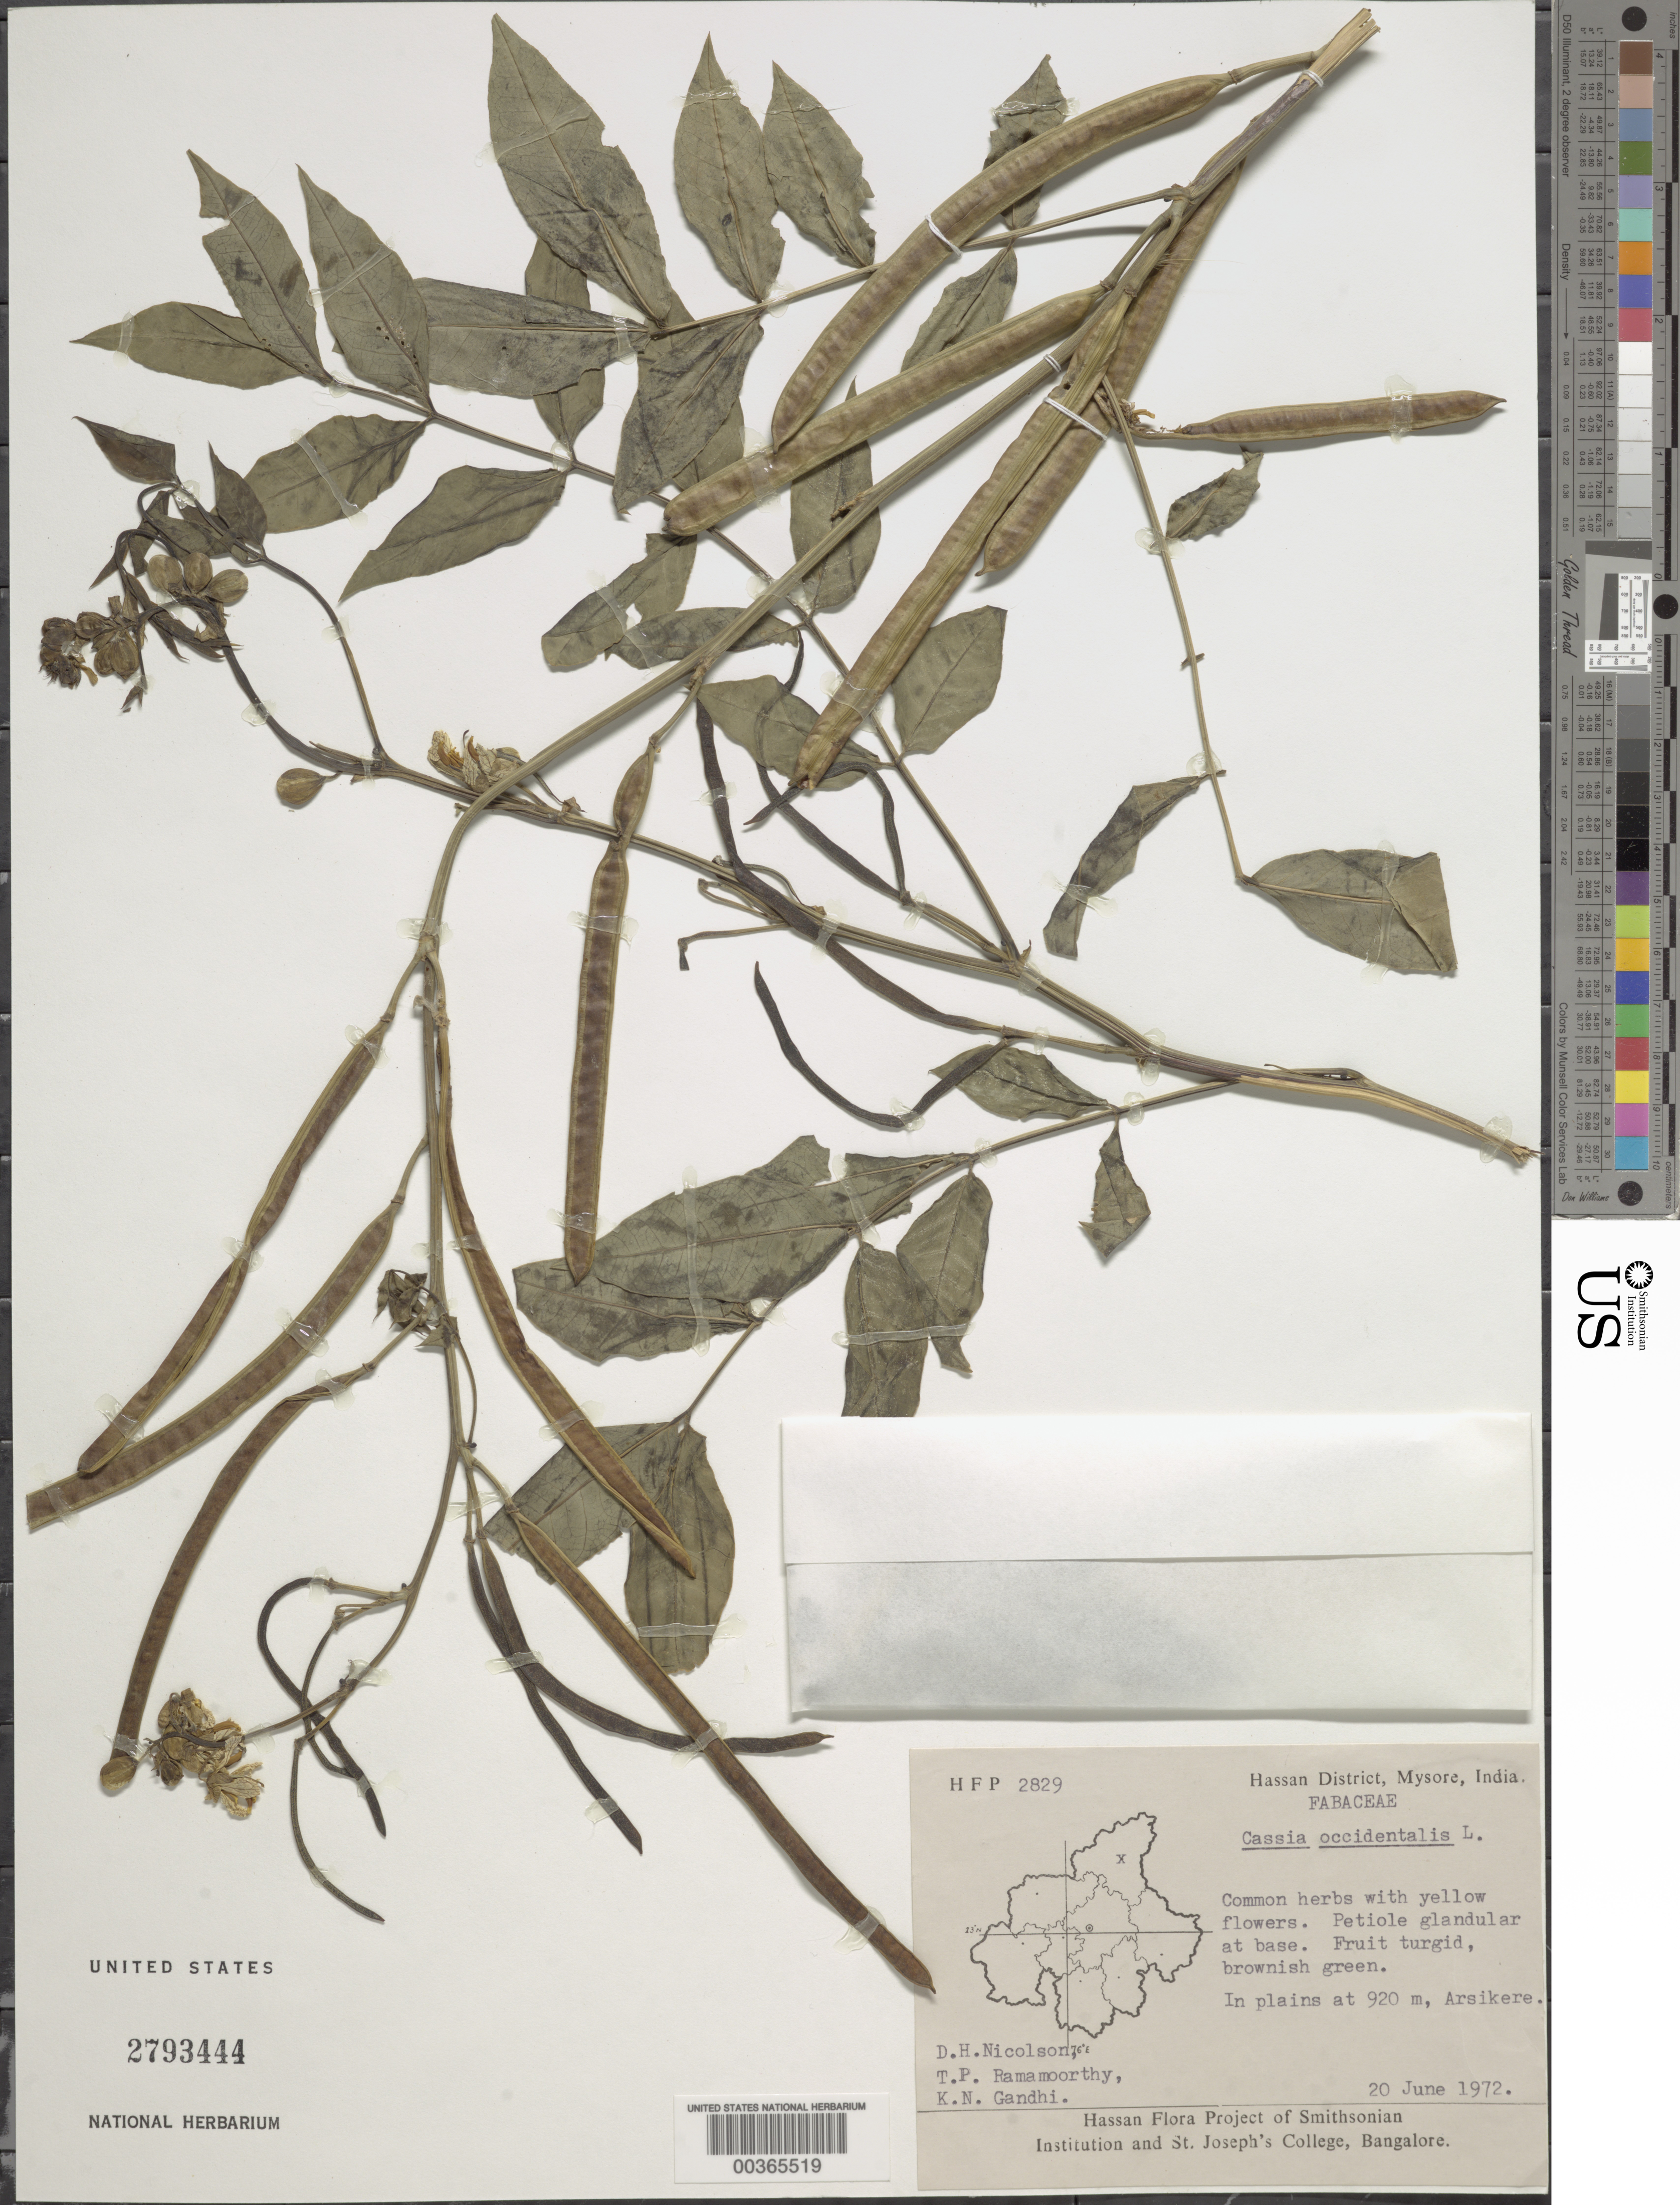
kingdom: Plantae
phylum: Tracheophyta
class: Magnoliopsida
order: Fabales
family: Fabaceae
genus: Senna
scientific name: Senna occidentalis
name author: (L.) Link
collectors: D. H. Nicolson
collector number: Hfp 2829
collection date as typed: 20 Jun 1972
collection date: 1972-06-20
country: India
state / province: Karnataka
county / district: Hassan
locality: Arsikere, mysore state [mysore state = karnataka.]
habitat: In plains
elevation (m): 920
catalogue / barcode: US 2793444